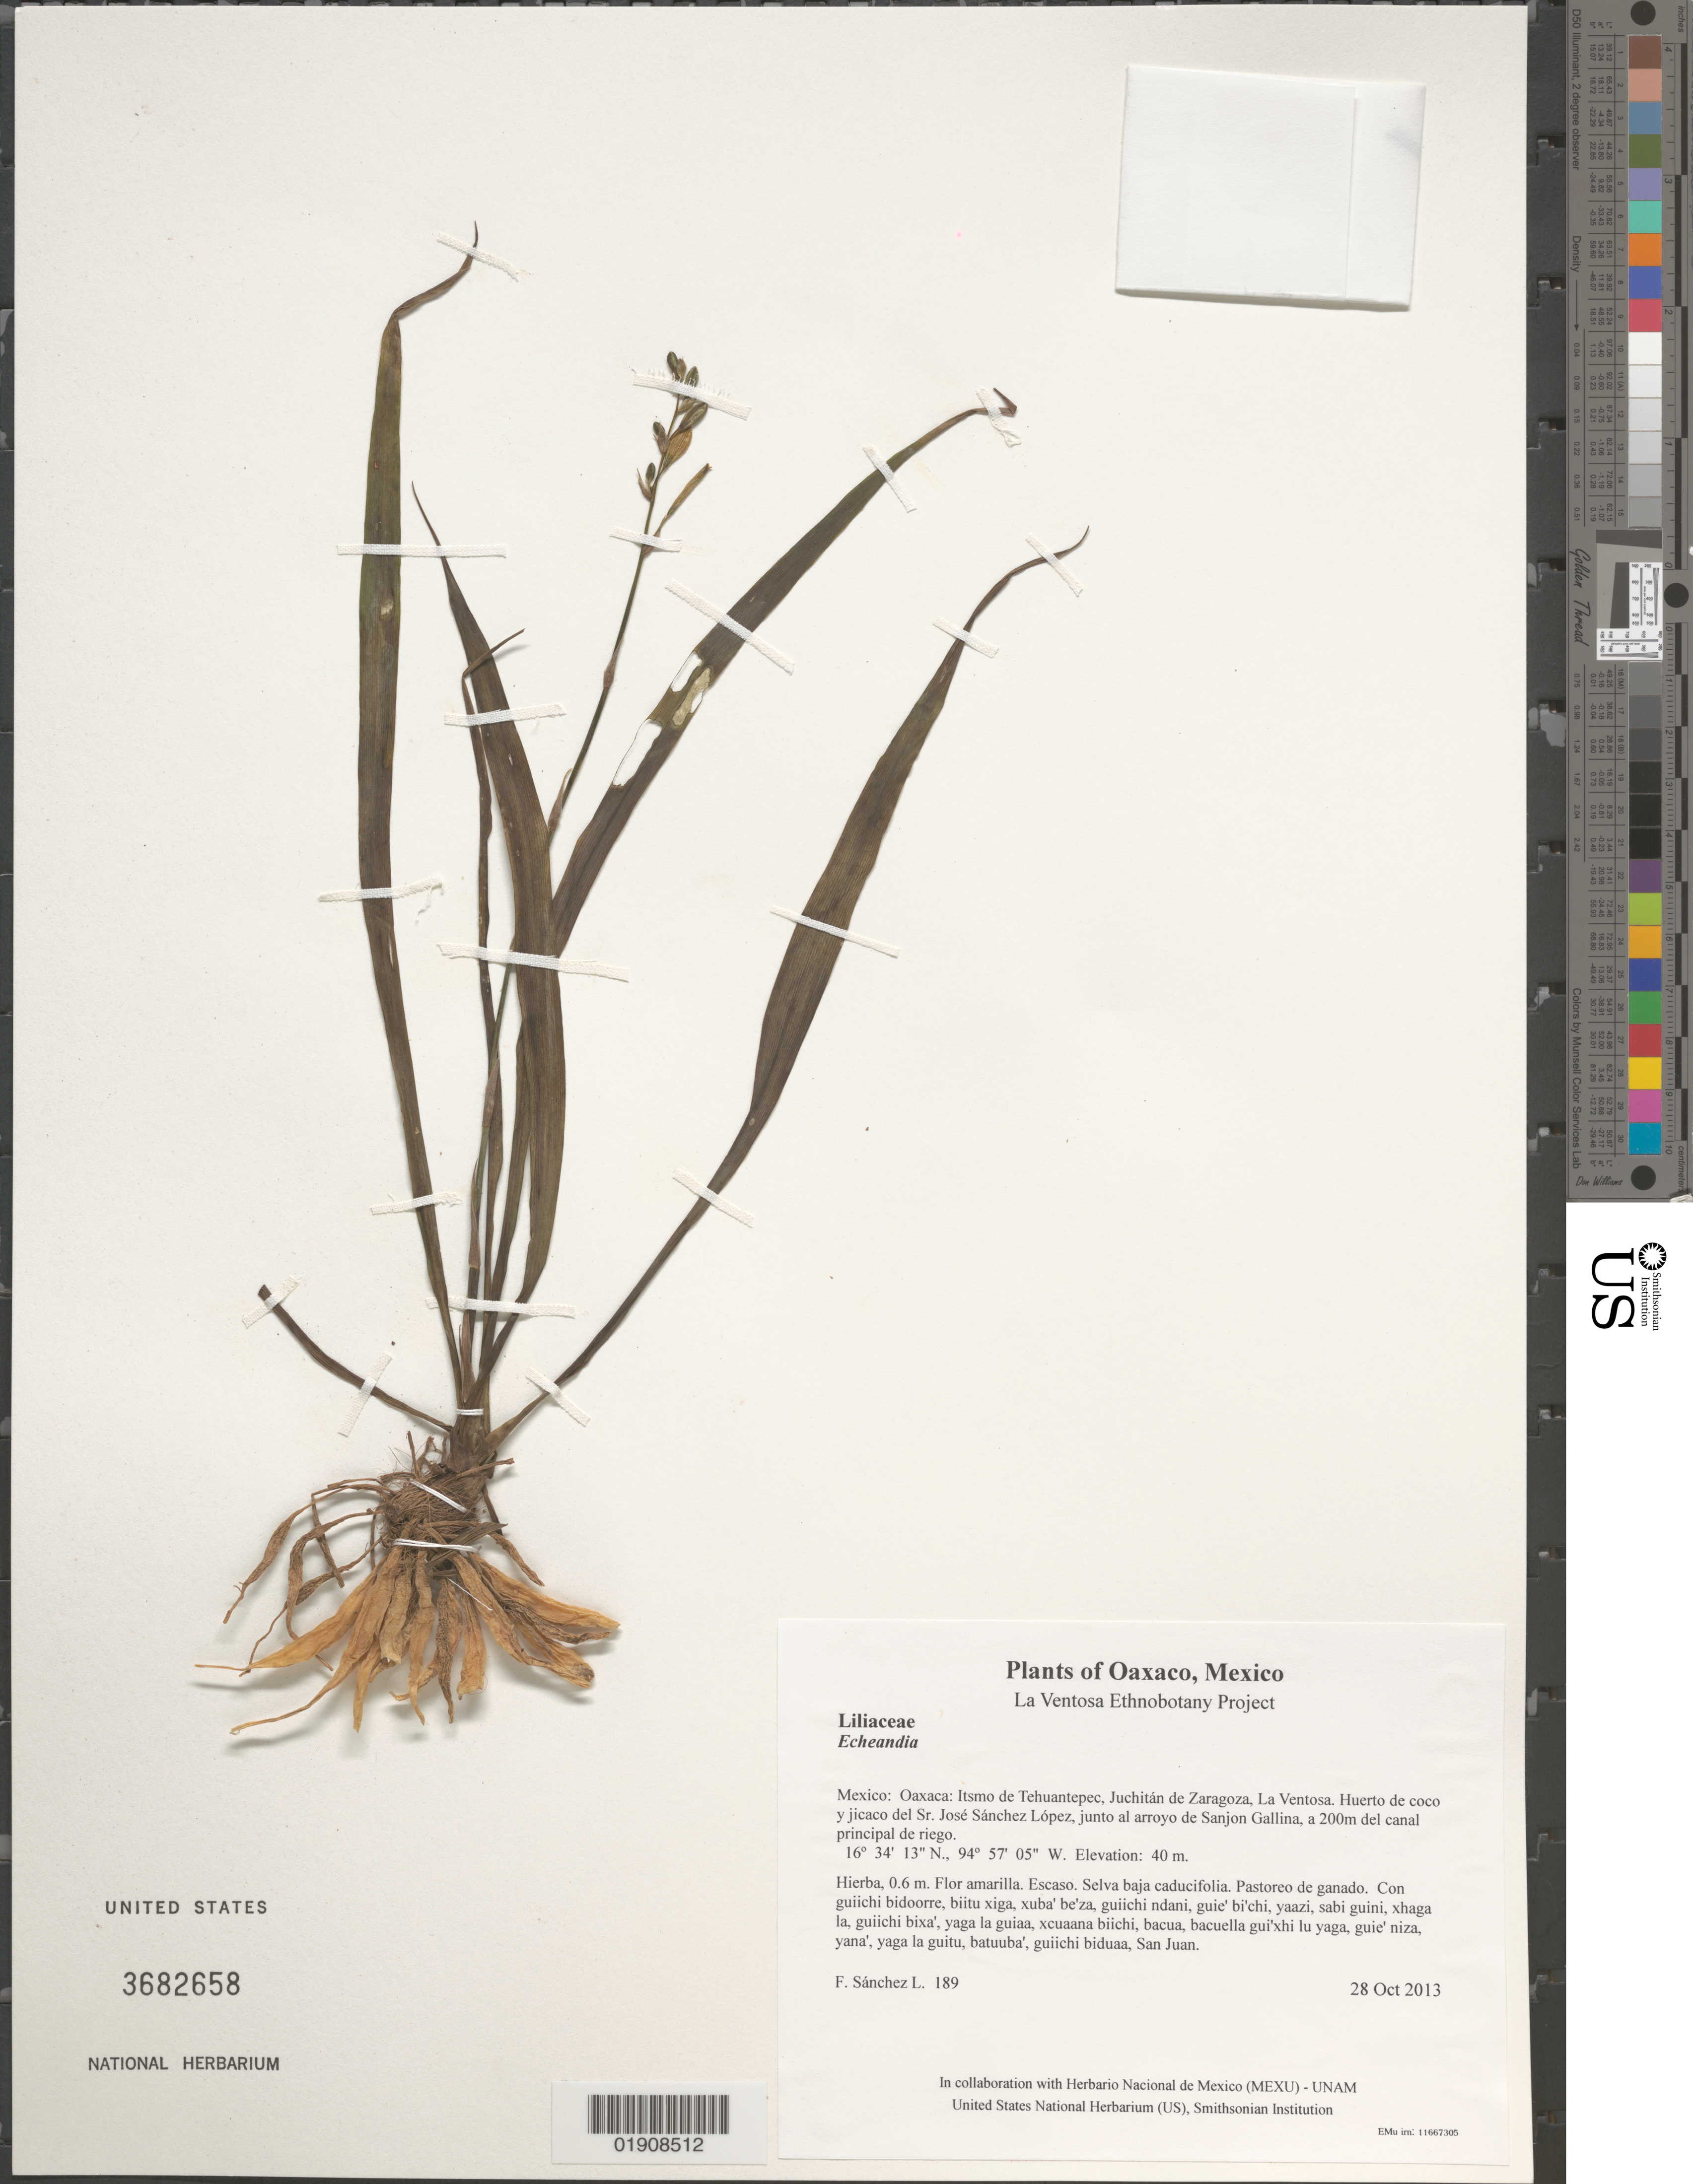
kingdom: Plantae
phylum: Tracheophyta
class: Liliopsida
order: Asparagales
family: Asparagaceae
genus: Echeandia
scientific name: Echeandia sp.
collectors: F. Sánchez L.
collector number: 189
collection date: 2013-10-28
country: Mexico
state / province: Oaxaca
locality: Itsmo de Tehuantepec, Juchitán de Zaragoza, La Ventosa. Huerto de coco y jicaco del Sr. José Sánchez López, junto al arroyo de Sanjon Gallina, a 200m del canal principal de riego.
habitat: Selva baja caducifolia. Pastoreo de ganado.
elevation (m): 40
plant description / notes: JEBOT, MEXU, SERO; Guixi bandaga. 0.6 m. Guie' naguchi. Huaxie'.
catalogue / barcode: US 3682658